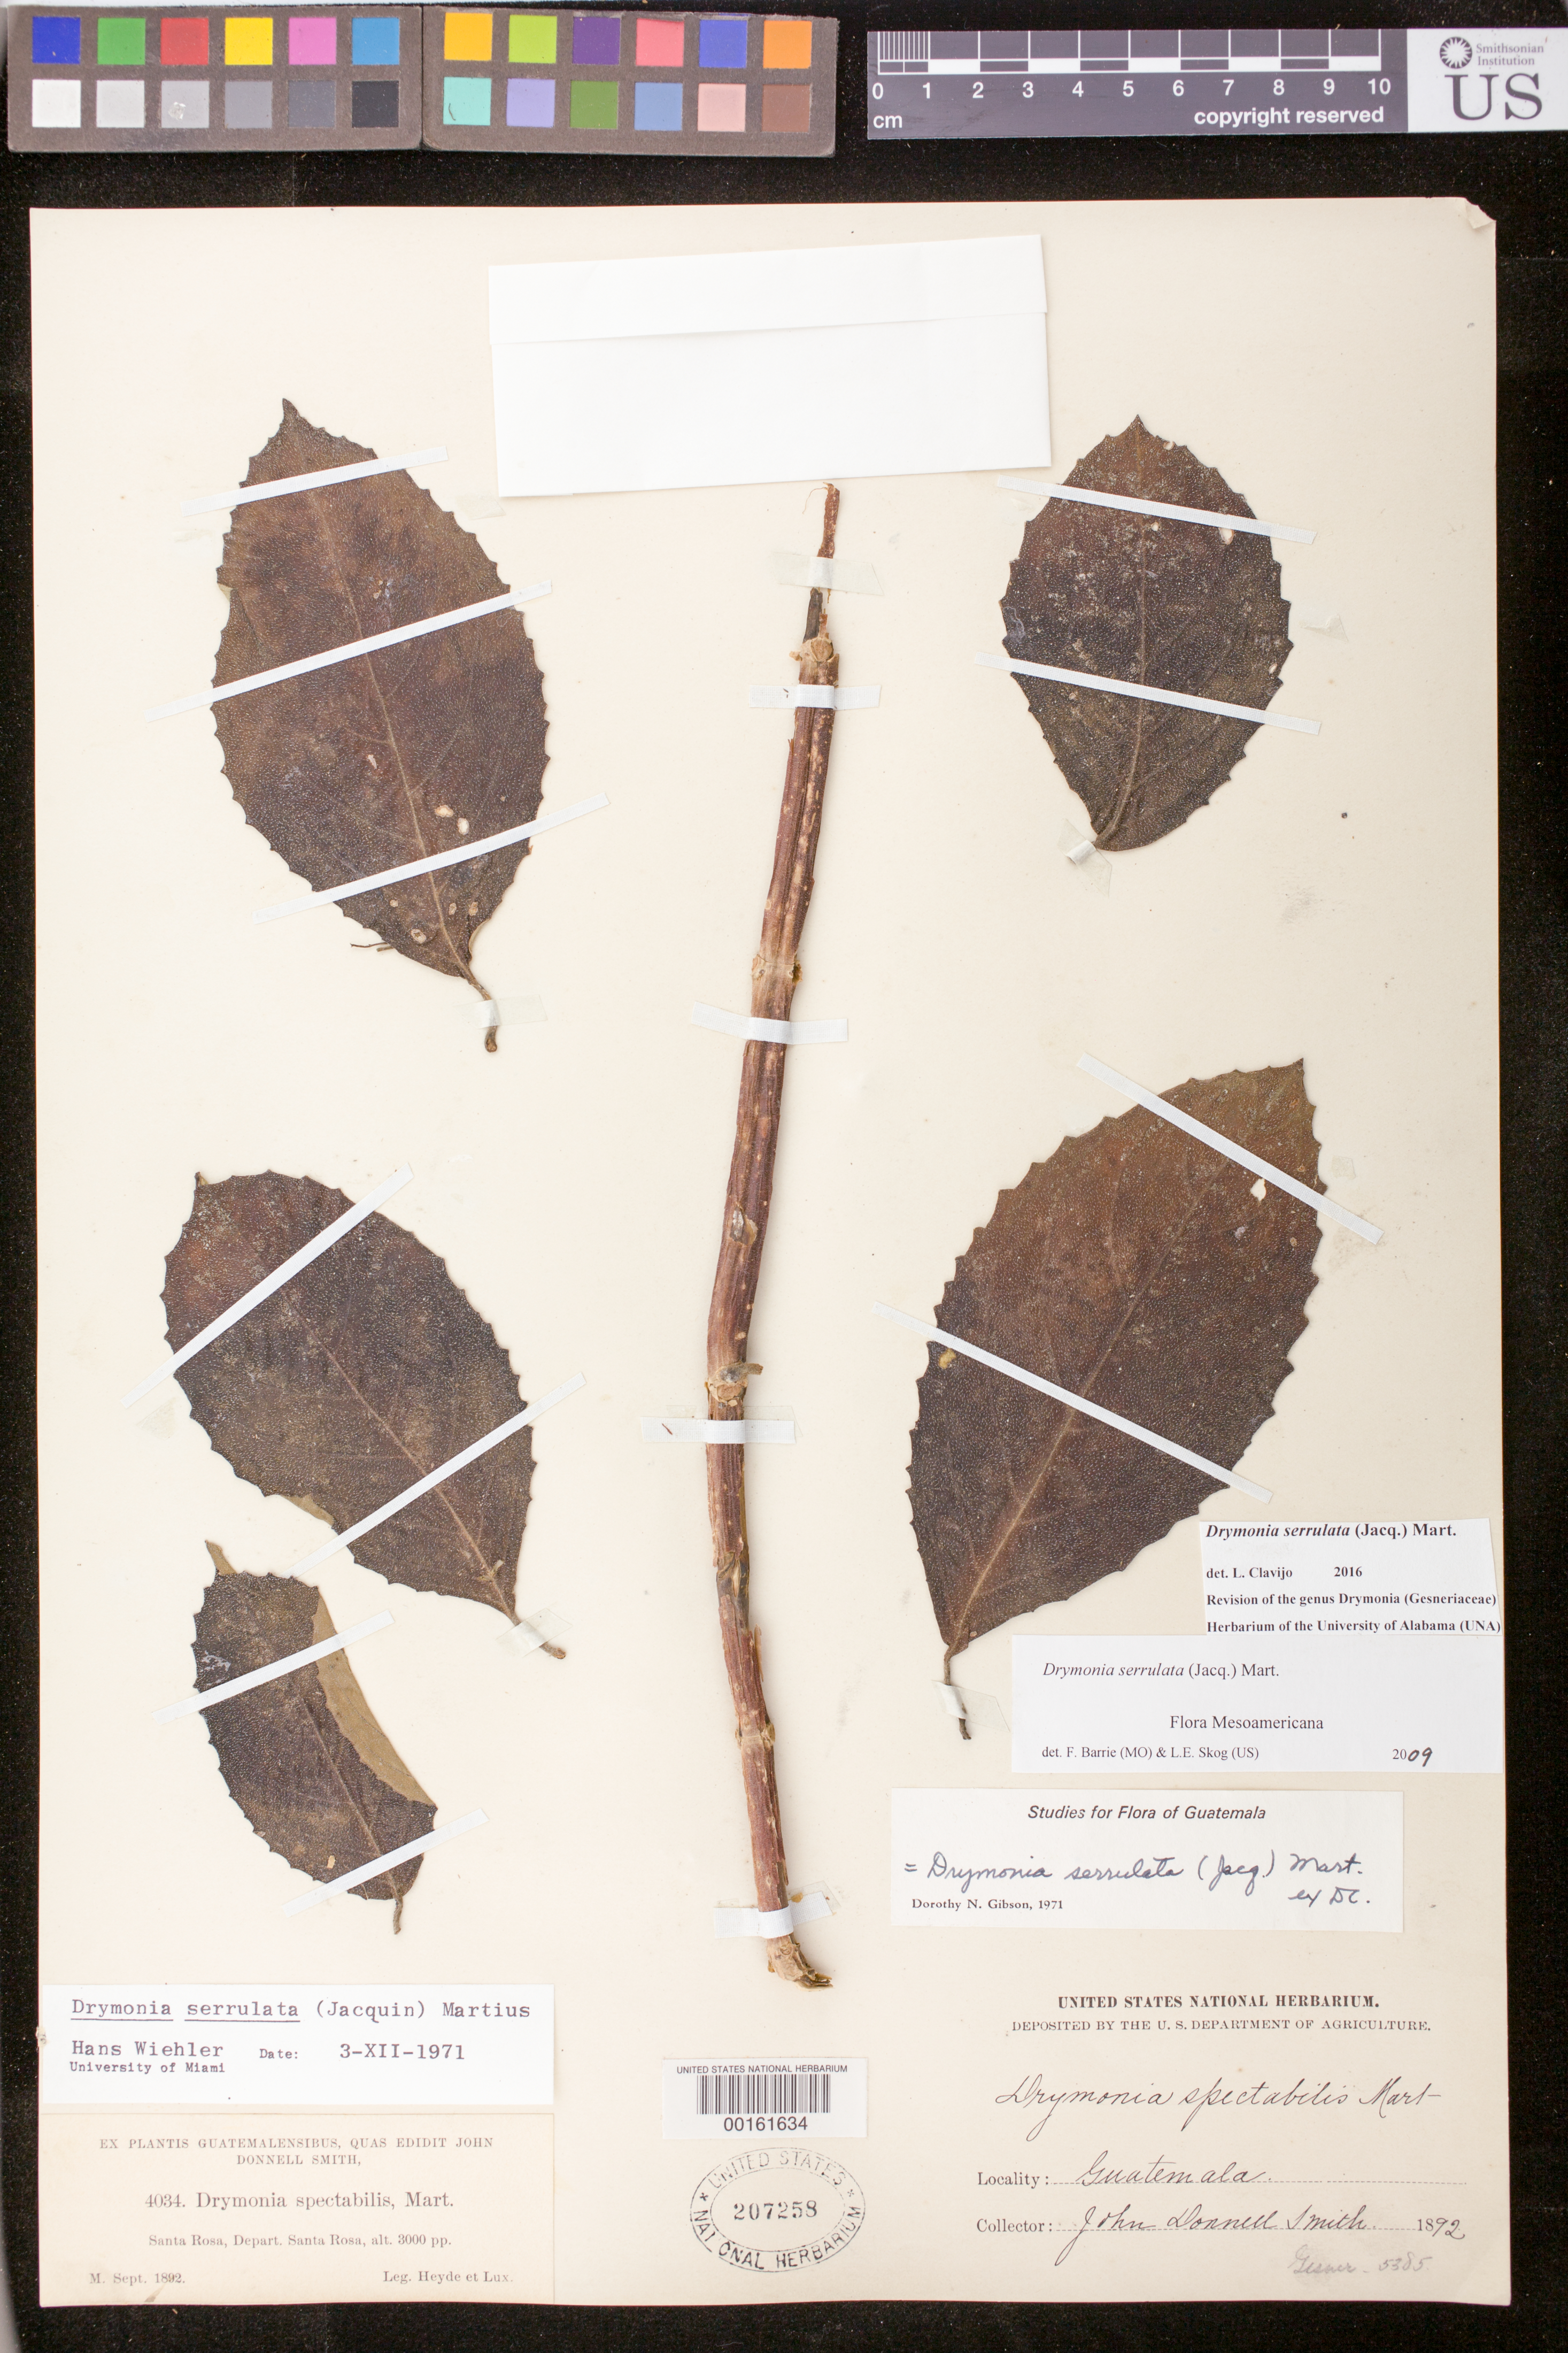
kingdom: Plantae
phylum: Tracheophyta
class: Magnoliopsida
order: Lamiales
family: Gesneriaceae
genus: Drymonia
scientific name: Drymonia serrulata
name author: (Jacq.) Mart.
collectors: J. Donnell Smith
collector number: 4034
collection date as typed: Sep 1892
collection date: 1892-09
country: Guatemala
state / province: Santa Rosa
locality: Santa Rosa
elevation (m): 3000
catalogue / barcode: US 207258